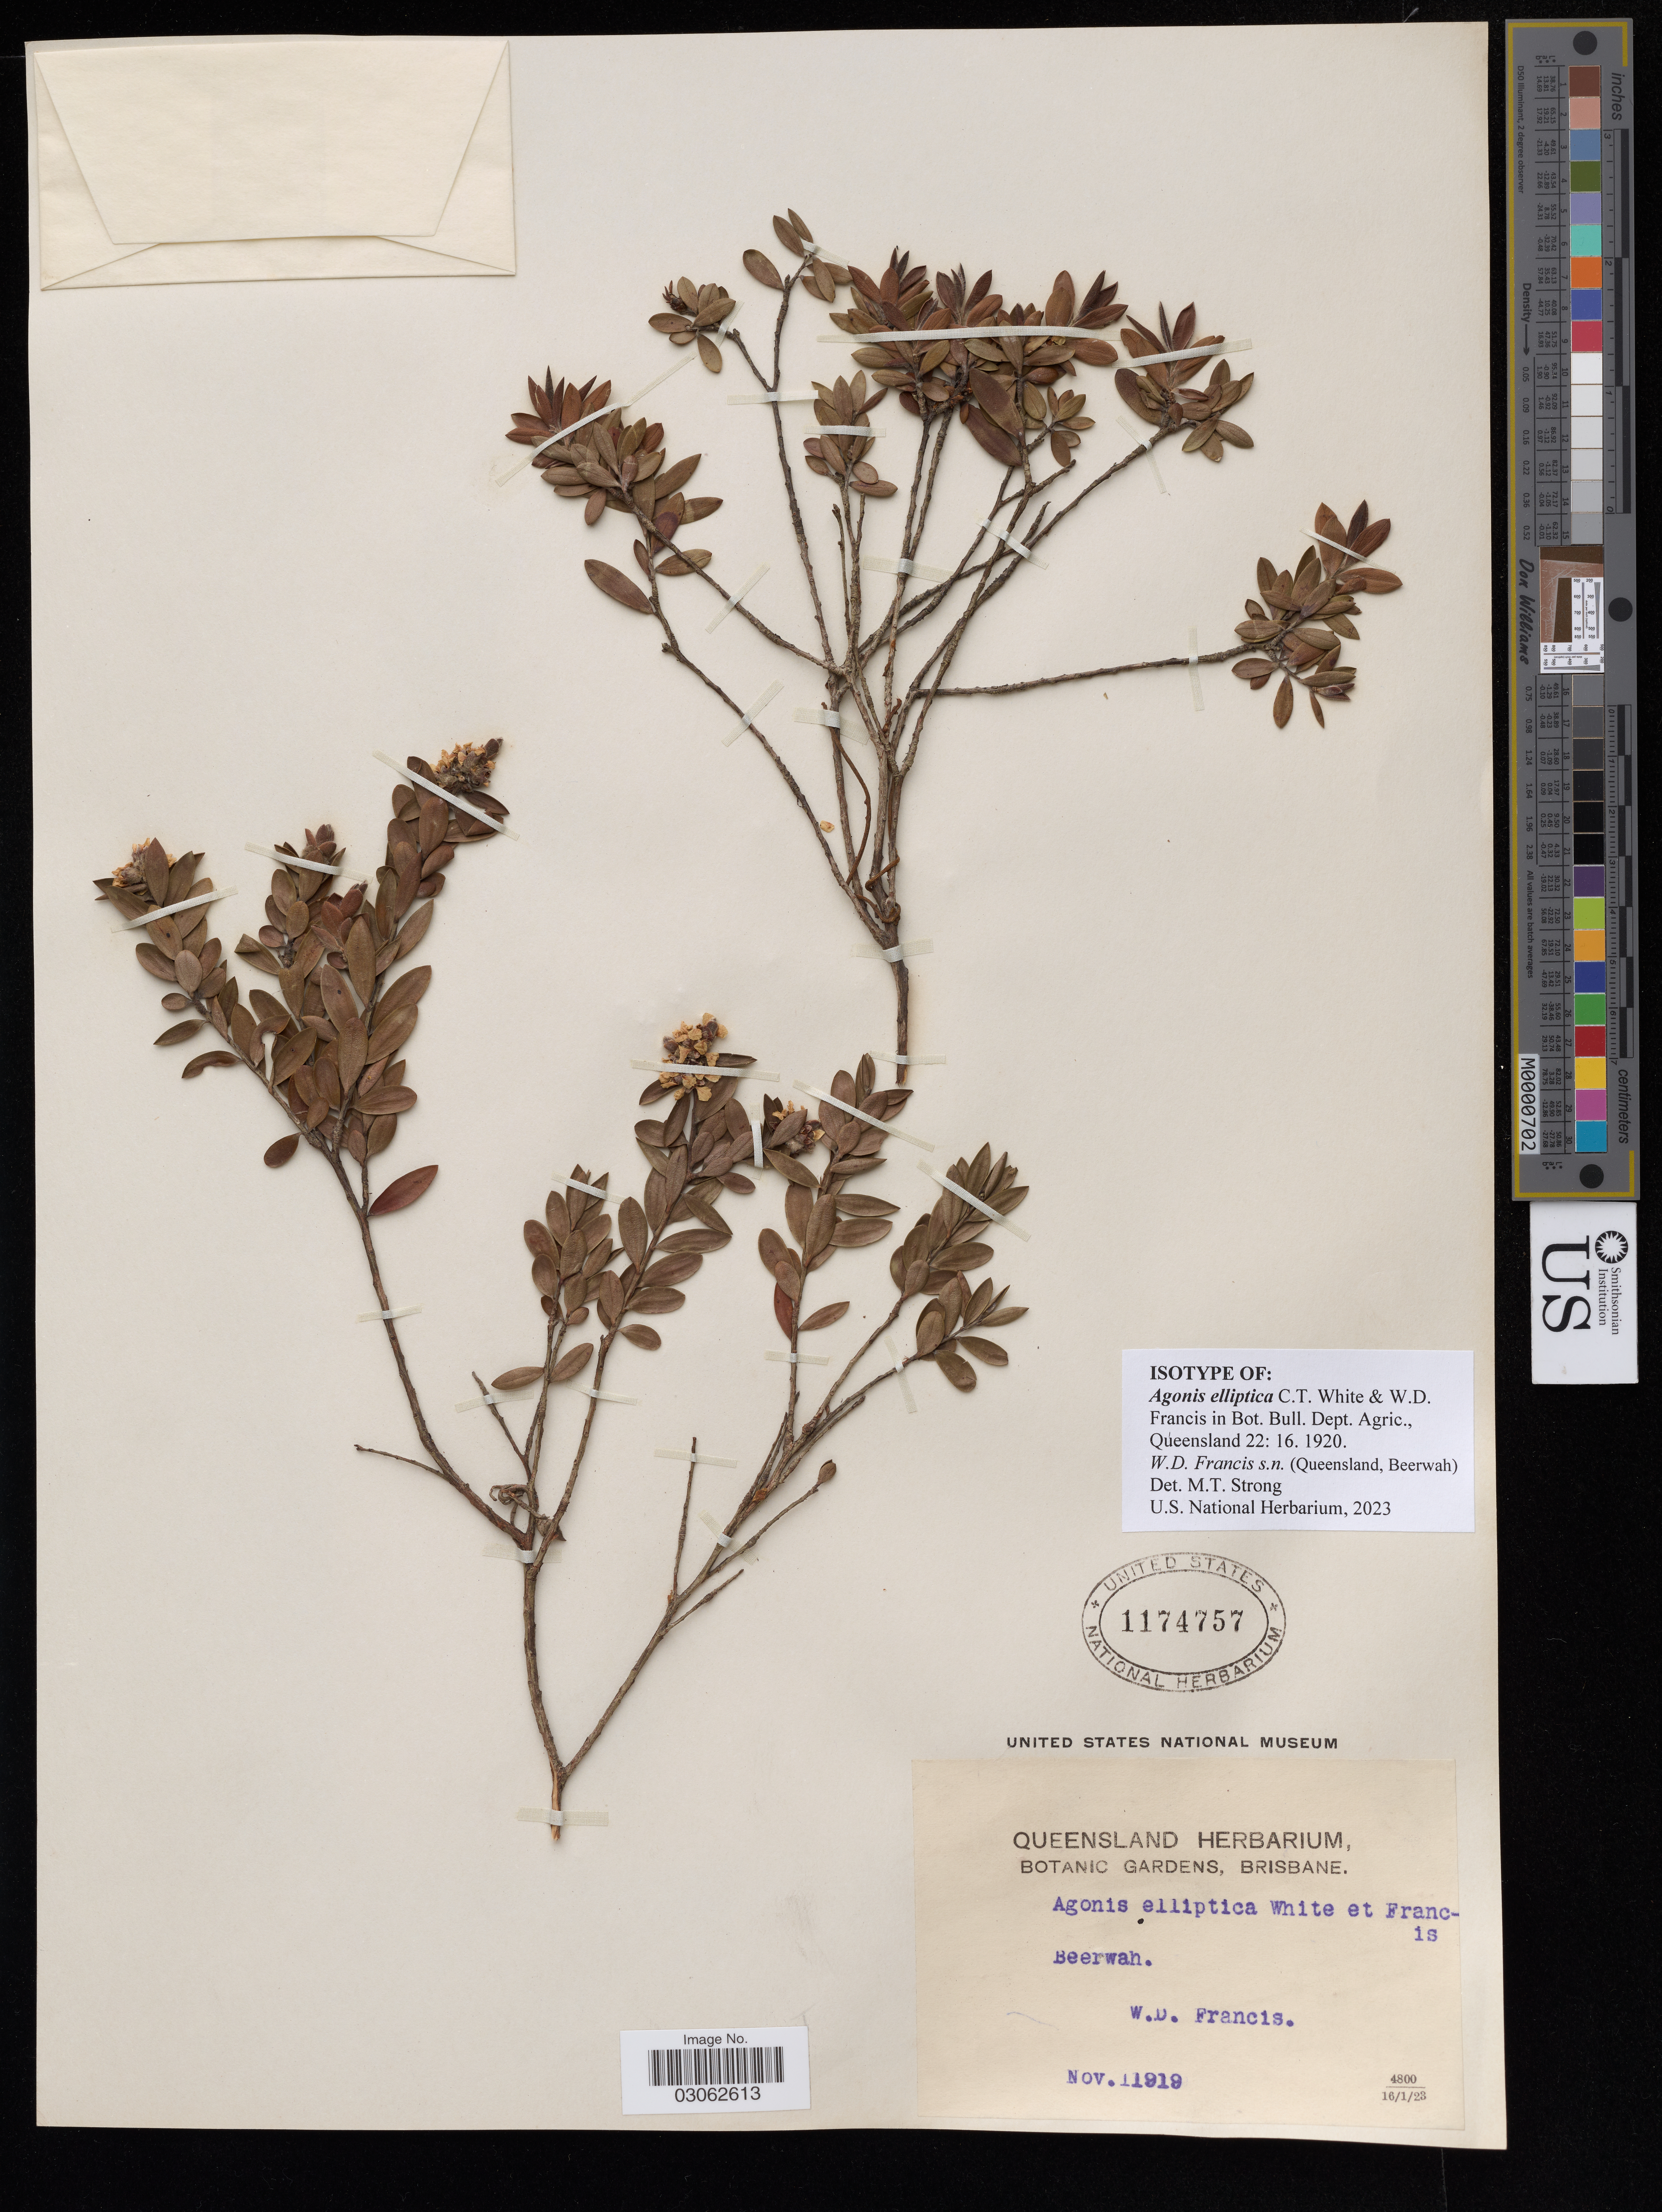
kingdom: Plantae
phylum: Tracheophyta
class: Magnoliopsida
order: Myrtales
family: Myrtaceae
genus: Agonis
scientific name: Agonis elliptica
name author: C.T. White & W.D. Francis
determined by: Strong, Mark T., (BOT), Smithsonian Institution - National Museum of Natural History (UNITED STATES)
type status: Isotype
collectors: W. Francis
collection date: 1919-11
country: Australia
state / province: Queensland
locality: Beerwah.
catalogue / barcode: US 1174757